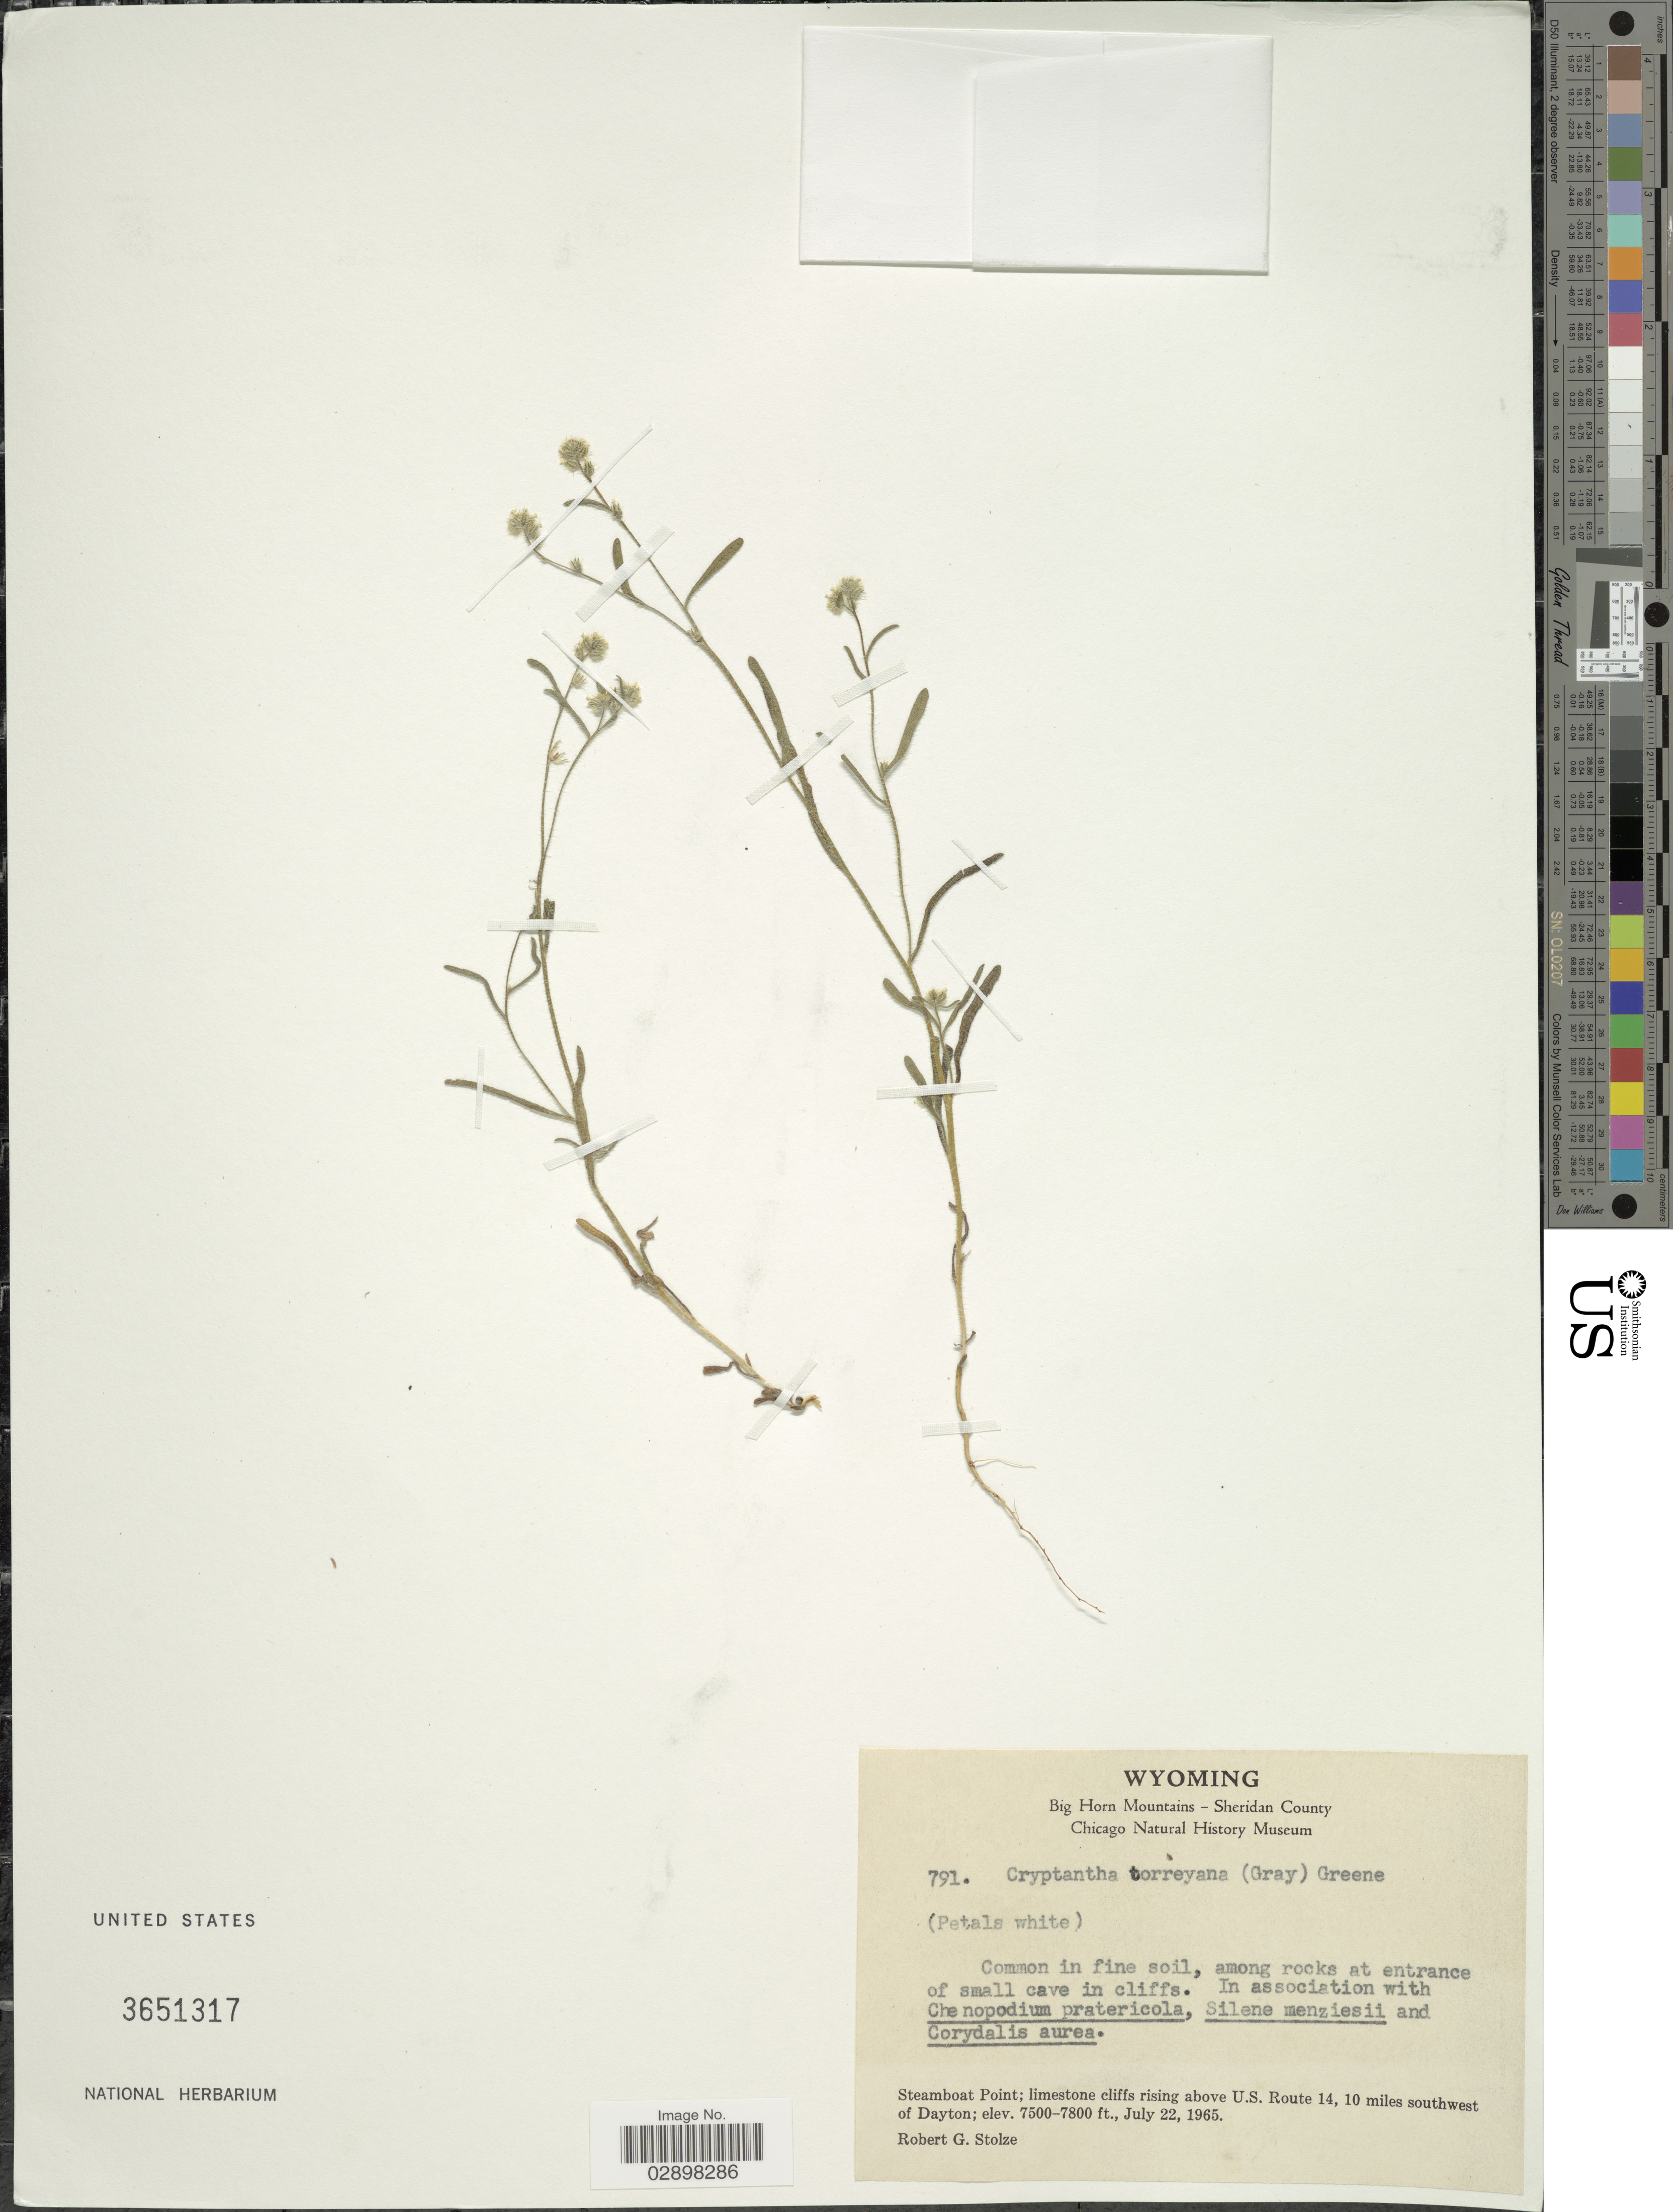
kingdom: Plantae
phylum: Tracheophyta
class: Magnoliopsida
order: Boraginales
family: Boraginaceae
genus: Cryptantha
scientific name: Cryptantha torreyana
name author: (A. Gray) S.W. Greene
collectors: R. G. Stolze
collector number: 791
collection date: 1965-07-22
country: United States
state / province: Wyoming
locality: Big Horn Mountains - Sheridan County, Steamboat Point; limestone cliffs rising above U.S. Route 14, 10 miles southwest of Dayton.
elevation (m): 2286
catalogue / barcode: US 3651317